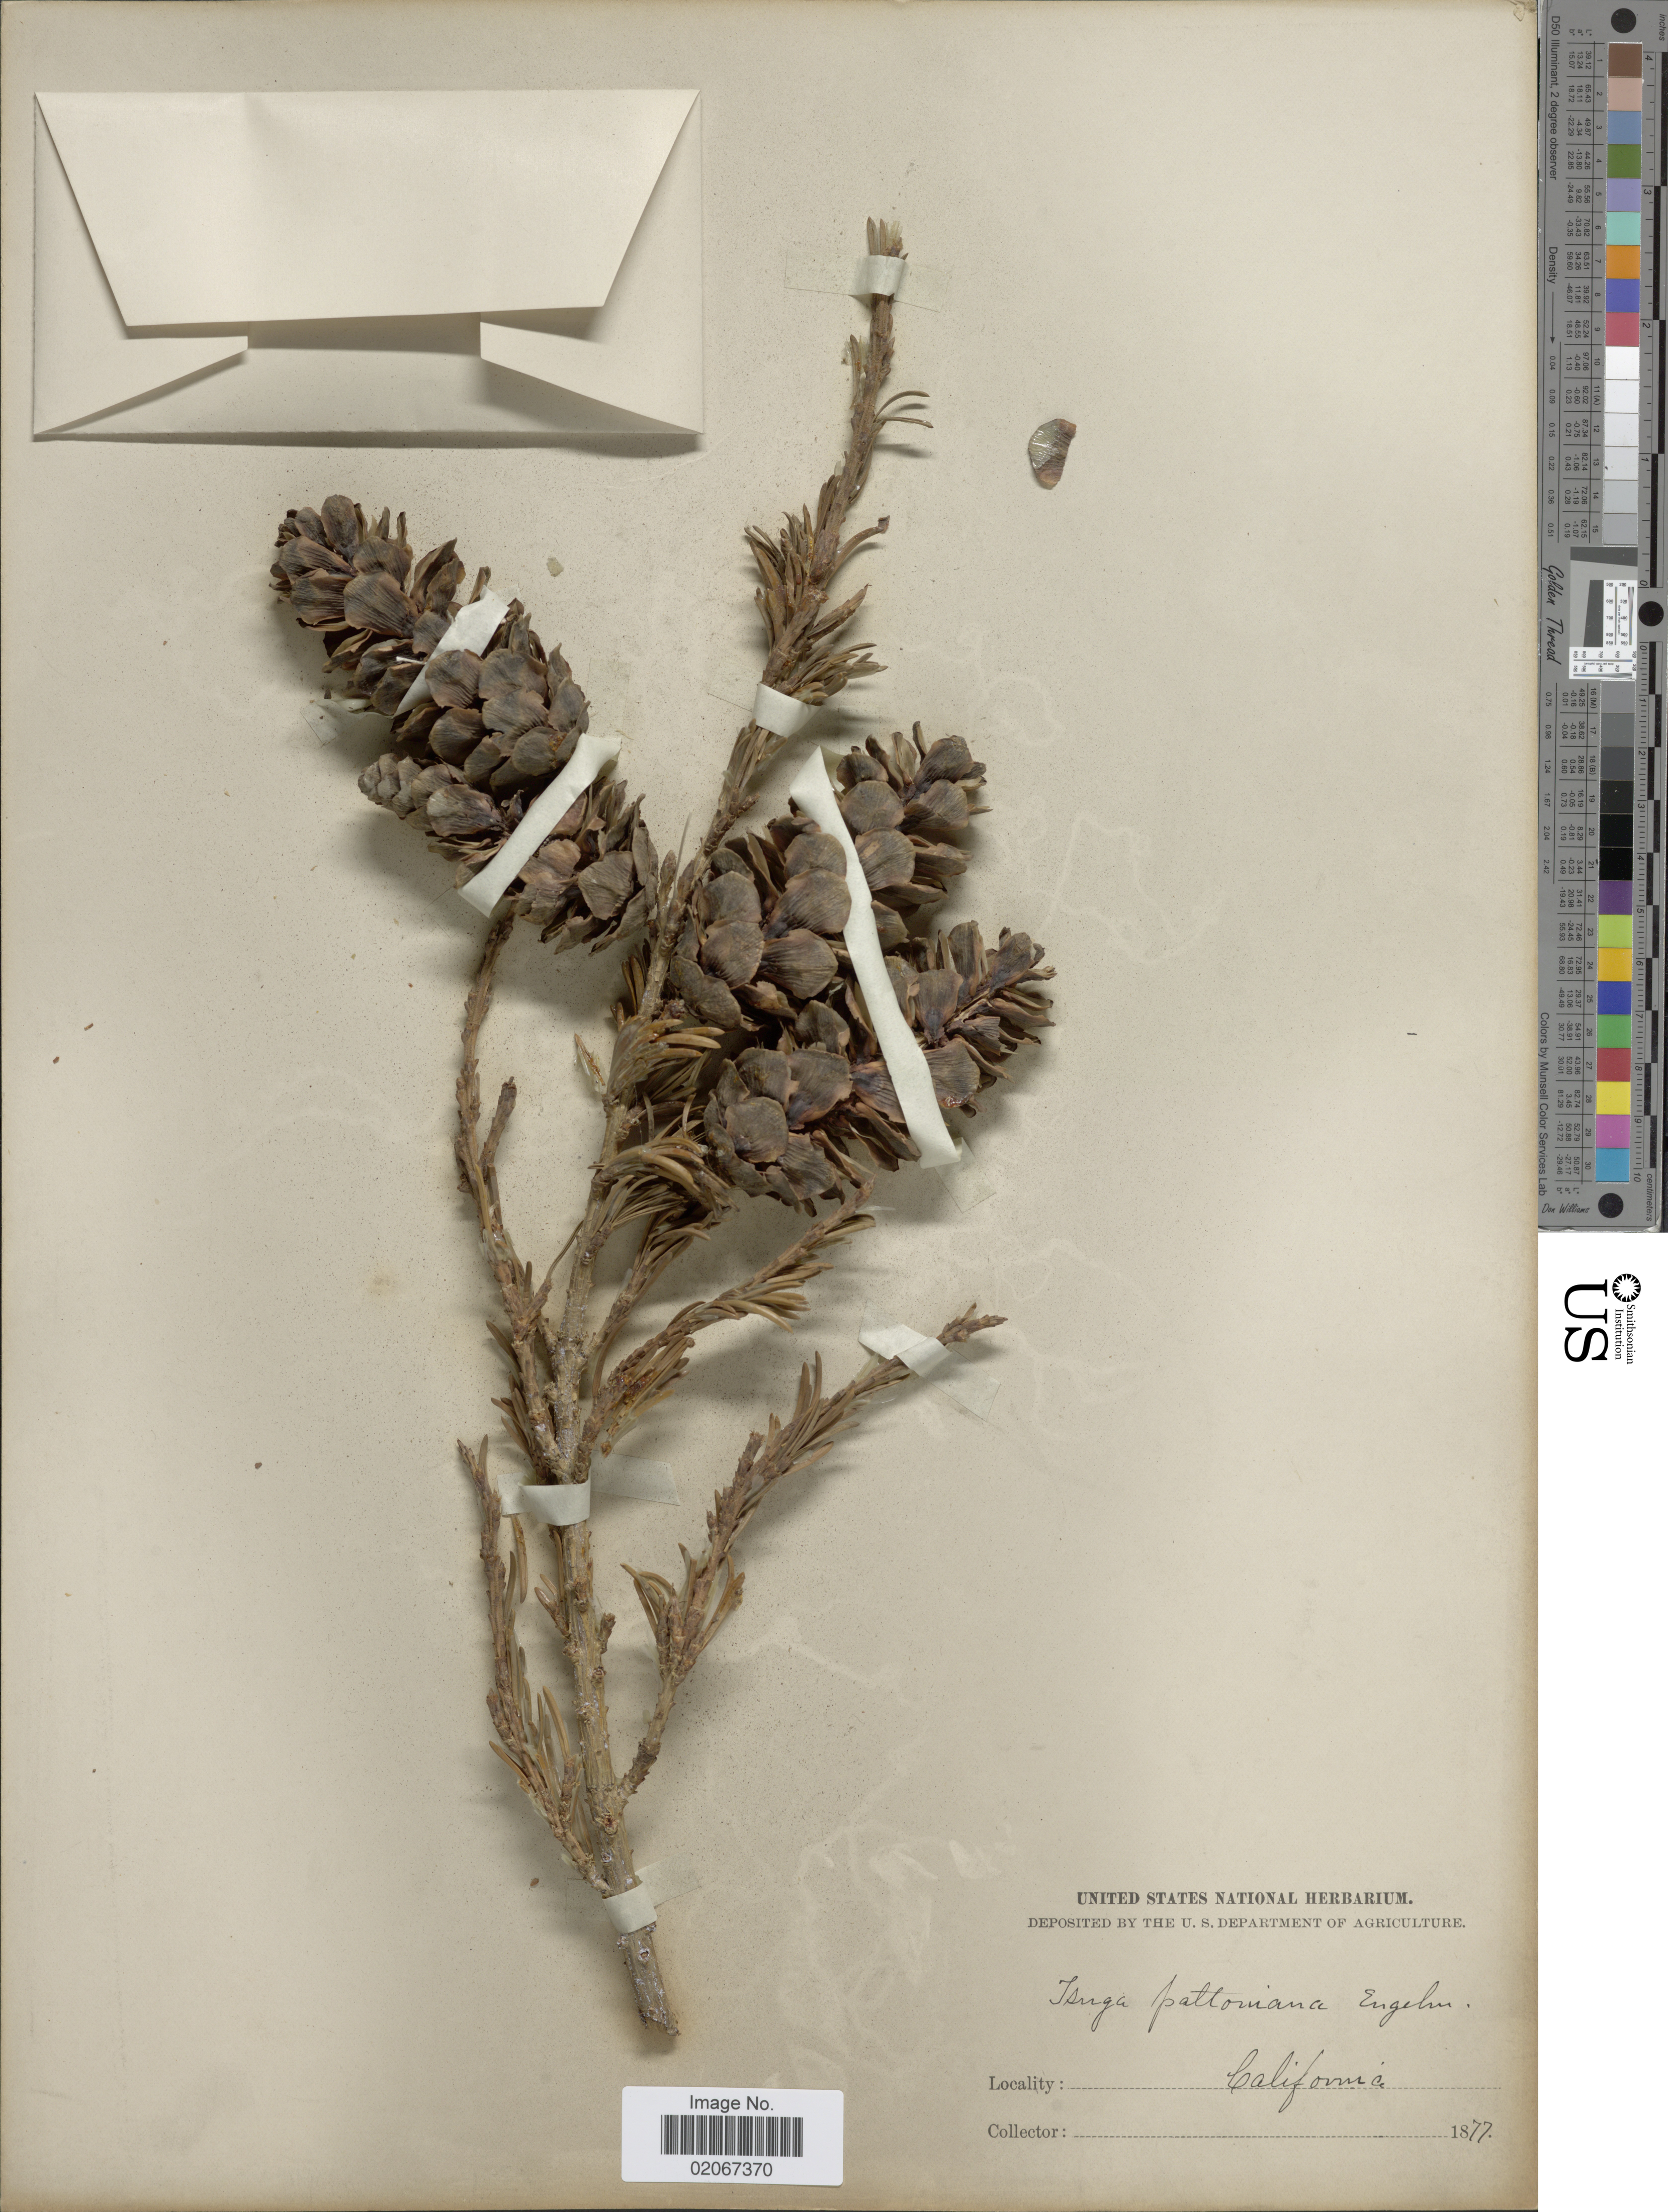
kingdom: Plantae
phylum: Tracheophyta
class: Pinopsida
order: Pinales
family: Pinaceae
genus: Tsuga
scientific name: Tsuga mertensiana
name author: (Bong.) Carrière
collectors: U.S. National Herbarium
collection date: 1877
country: United States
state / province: California